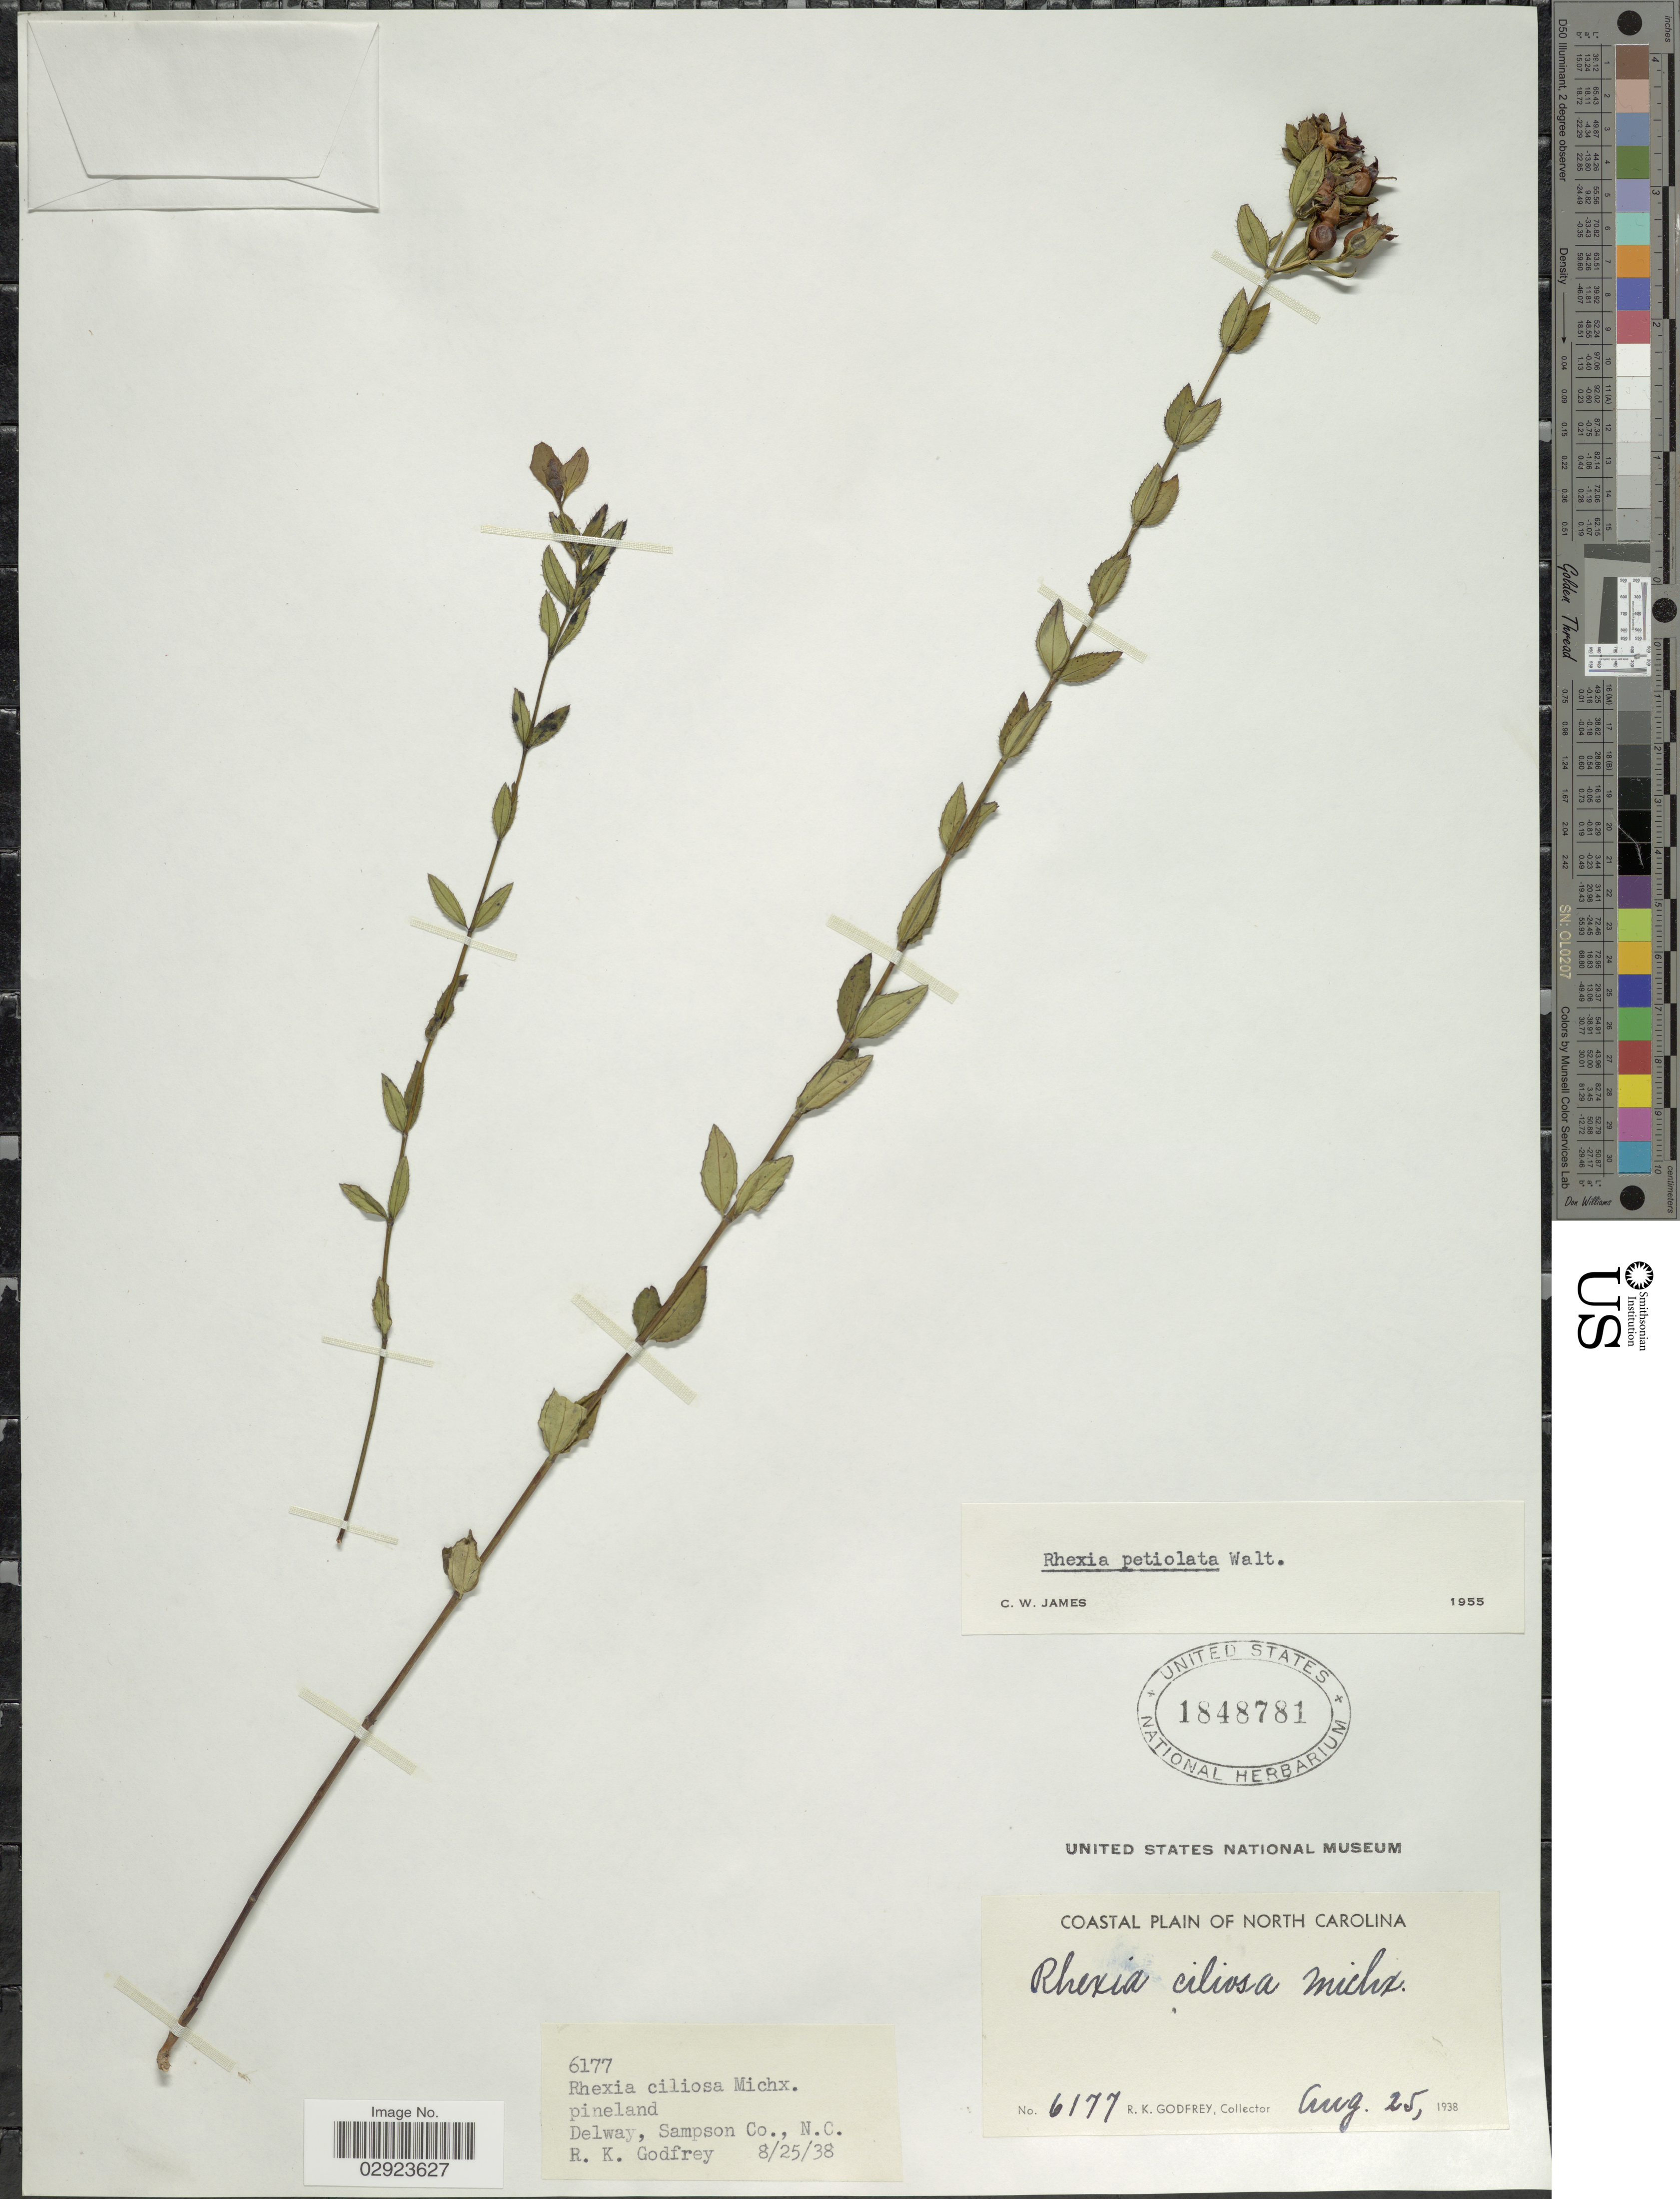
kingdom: Plantae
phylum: Tracheophyta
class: Magnoliopsida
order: Myrtales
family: Melastomataceae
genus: Rhexia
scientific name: Rhexia petiolata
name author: Walter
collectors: R. K. Godfrey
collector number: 6177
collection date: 1938-08-25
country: United States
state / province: North Carolina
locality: Coastal plain of North Carolina. Delway, Sampson Co.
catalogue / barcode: US 1848781